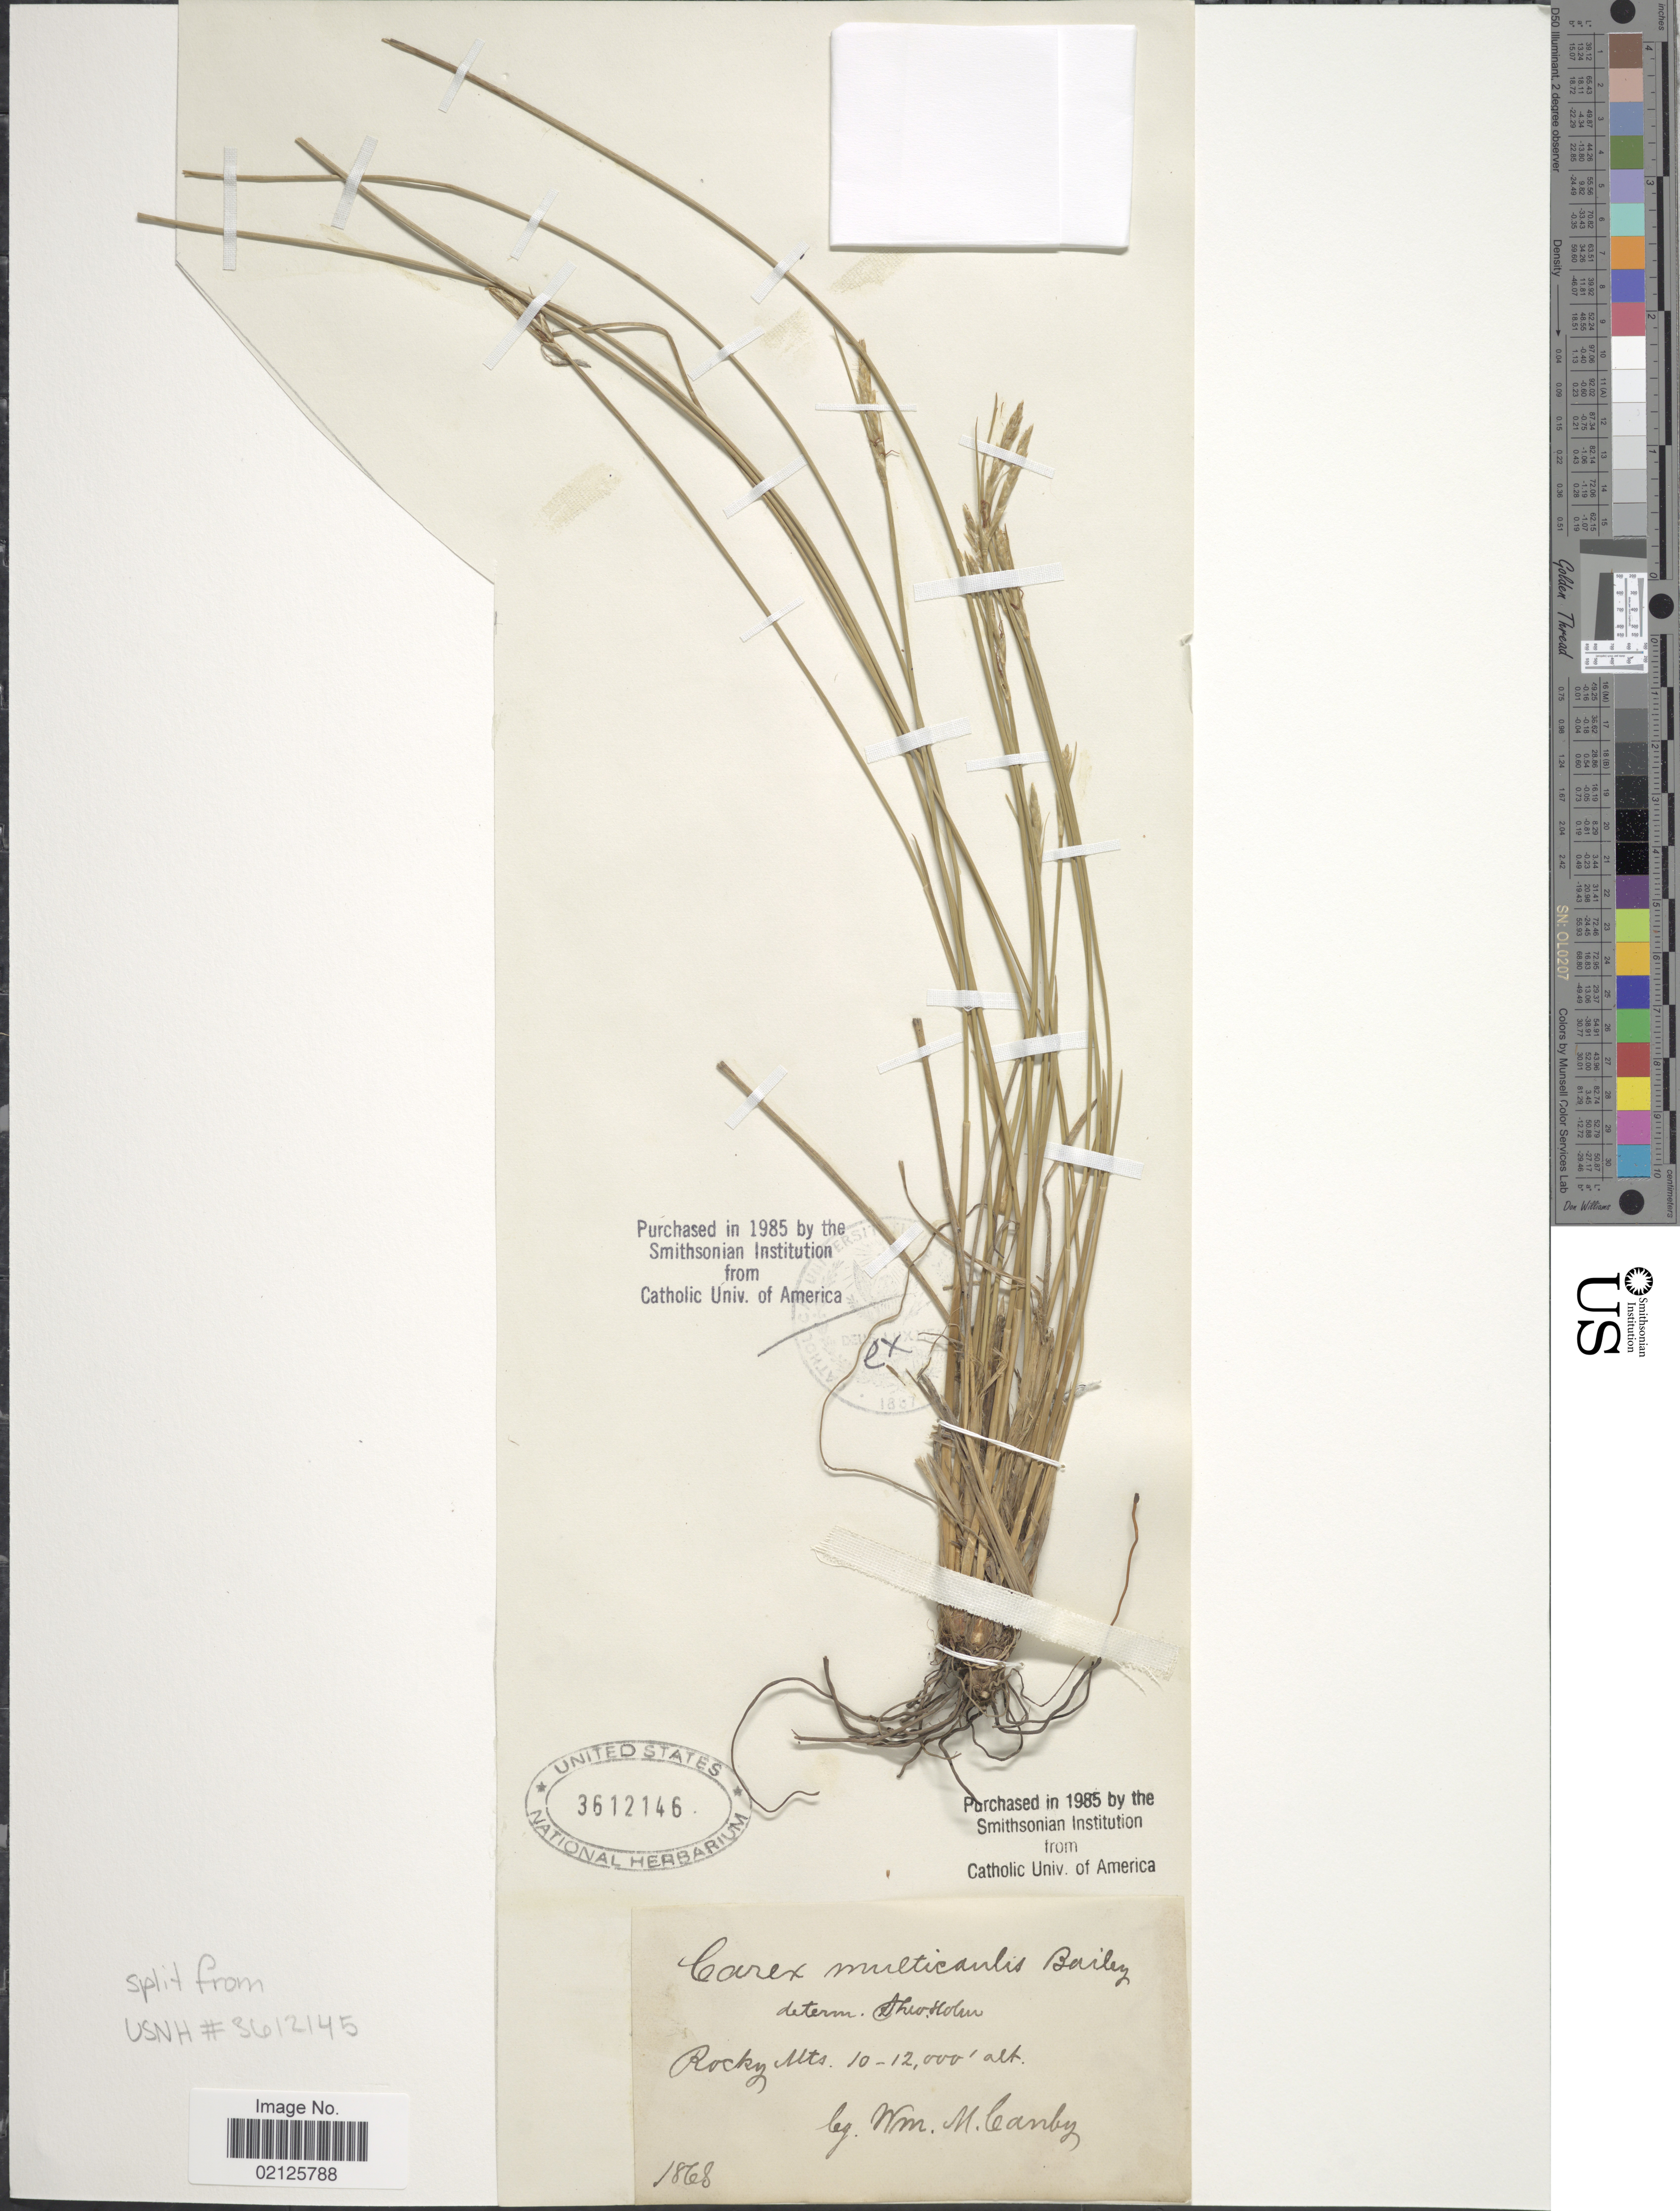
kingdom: Plantae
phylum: Tracheophyta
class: Liliopsida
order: Poales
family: Cyperaceae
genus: Carex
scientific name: Carex multicaulis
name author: L.H. Bailey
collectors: W. M. Canby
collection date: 1868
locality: Rocky Mts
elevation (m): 3048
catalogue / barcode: US 3612146